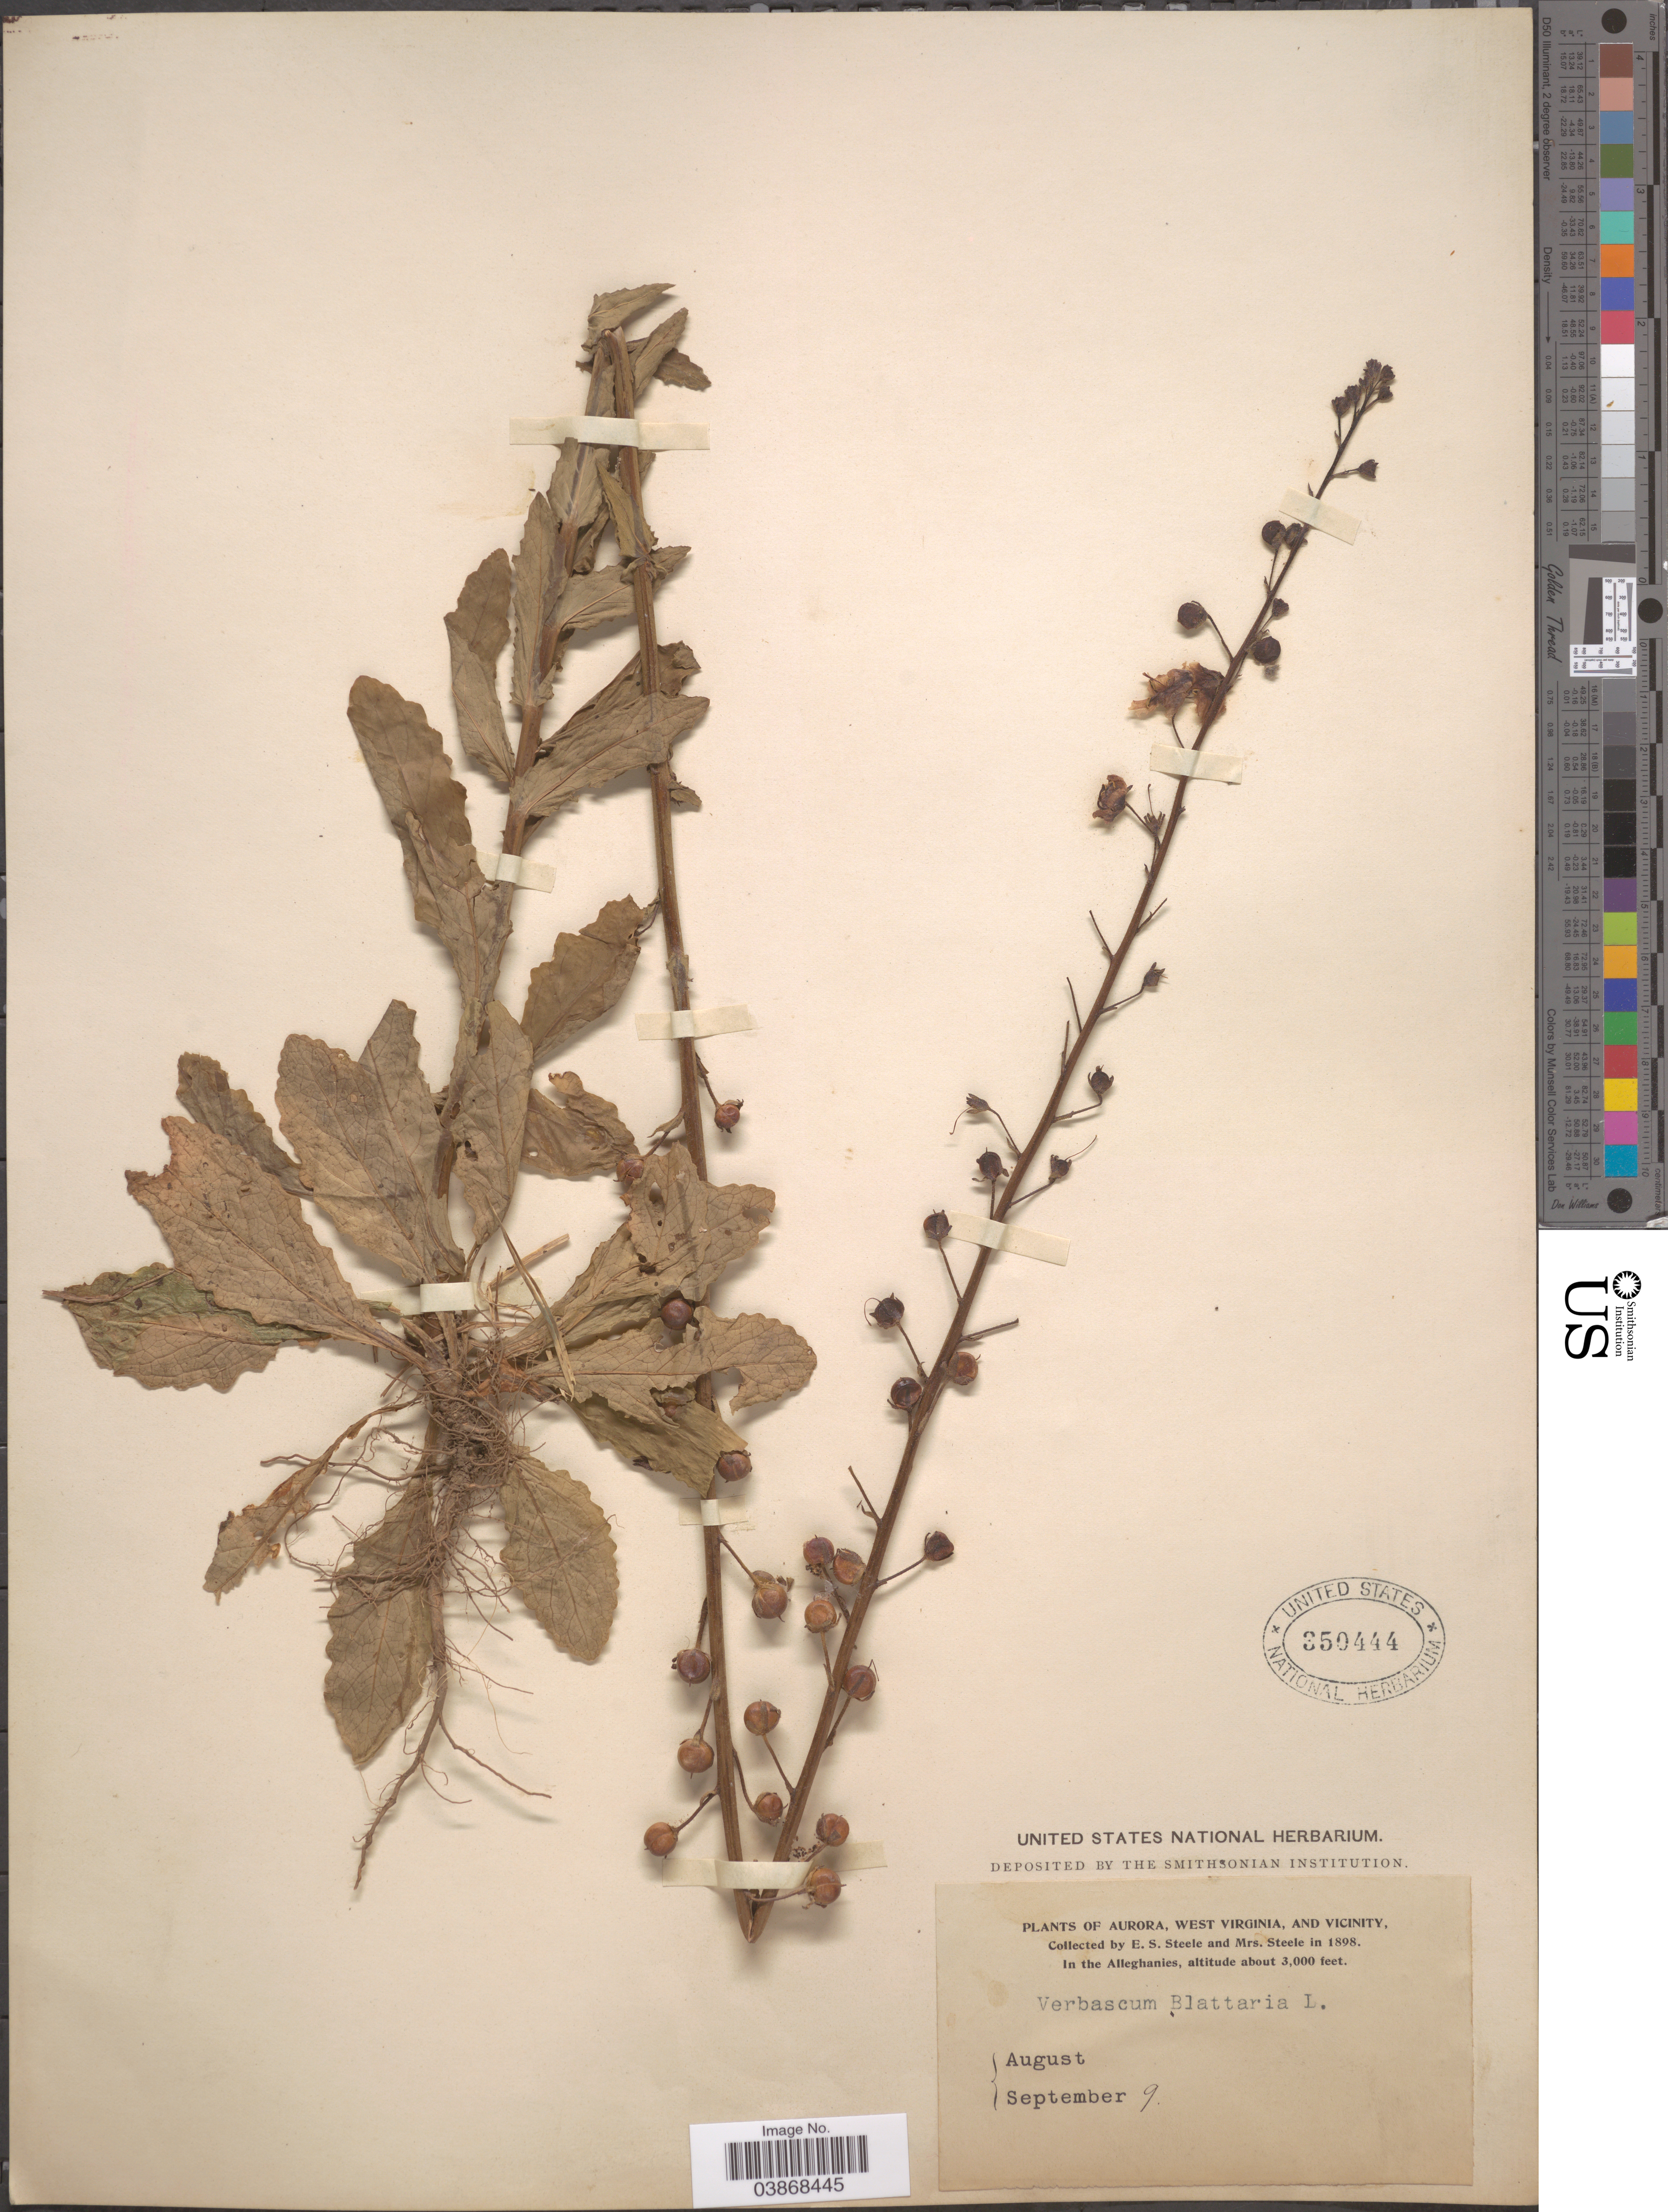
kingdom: Plantae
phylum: Tracheophyta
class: Magnoliopsida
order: Lamiales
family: Scrophulariaceae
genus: Verbascum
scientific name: Verbascum blattaria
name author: L.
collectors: E. Steele & Mrs. E. S. Steele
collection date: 1898-09-09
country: United States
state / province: West Virginia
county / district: Preston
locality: Aurora, and Vicinity. In the Alleghanies.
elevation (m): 914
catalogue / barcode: US 350444